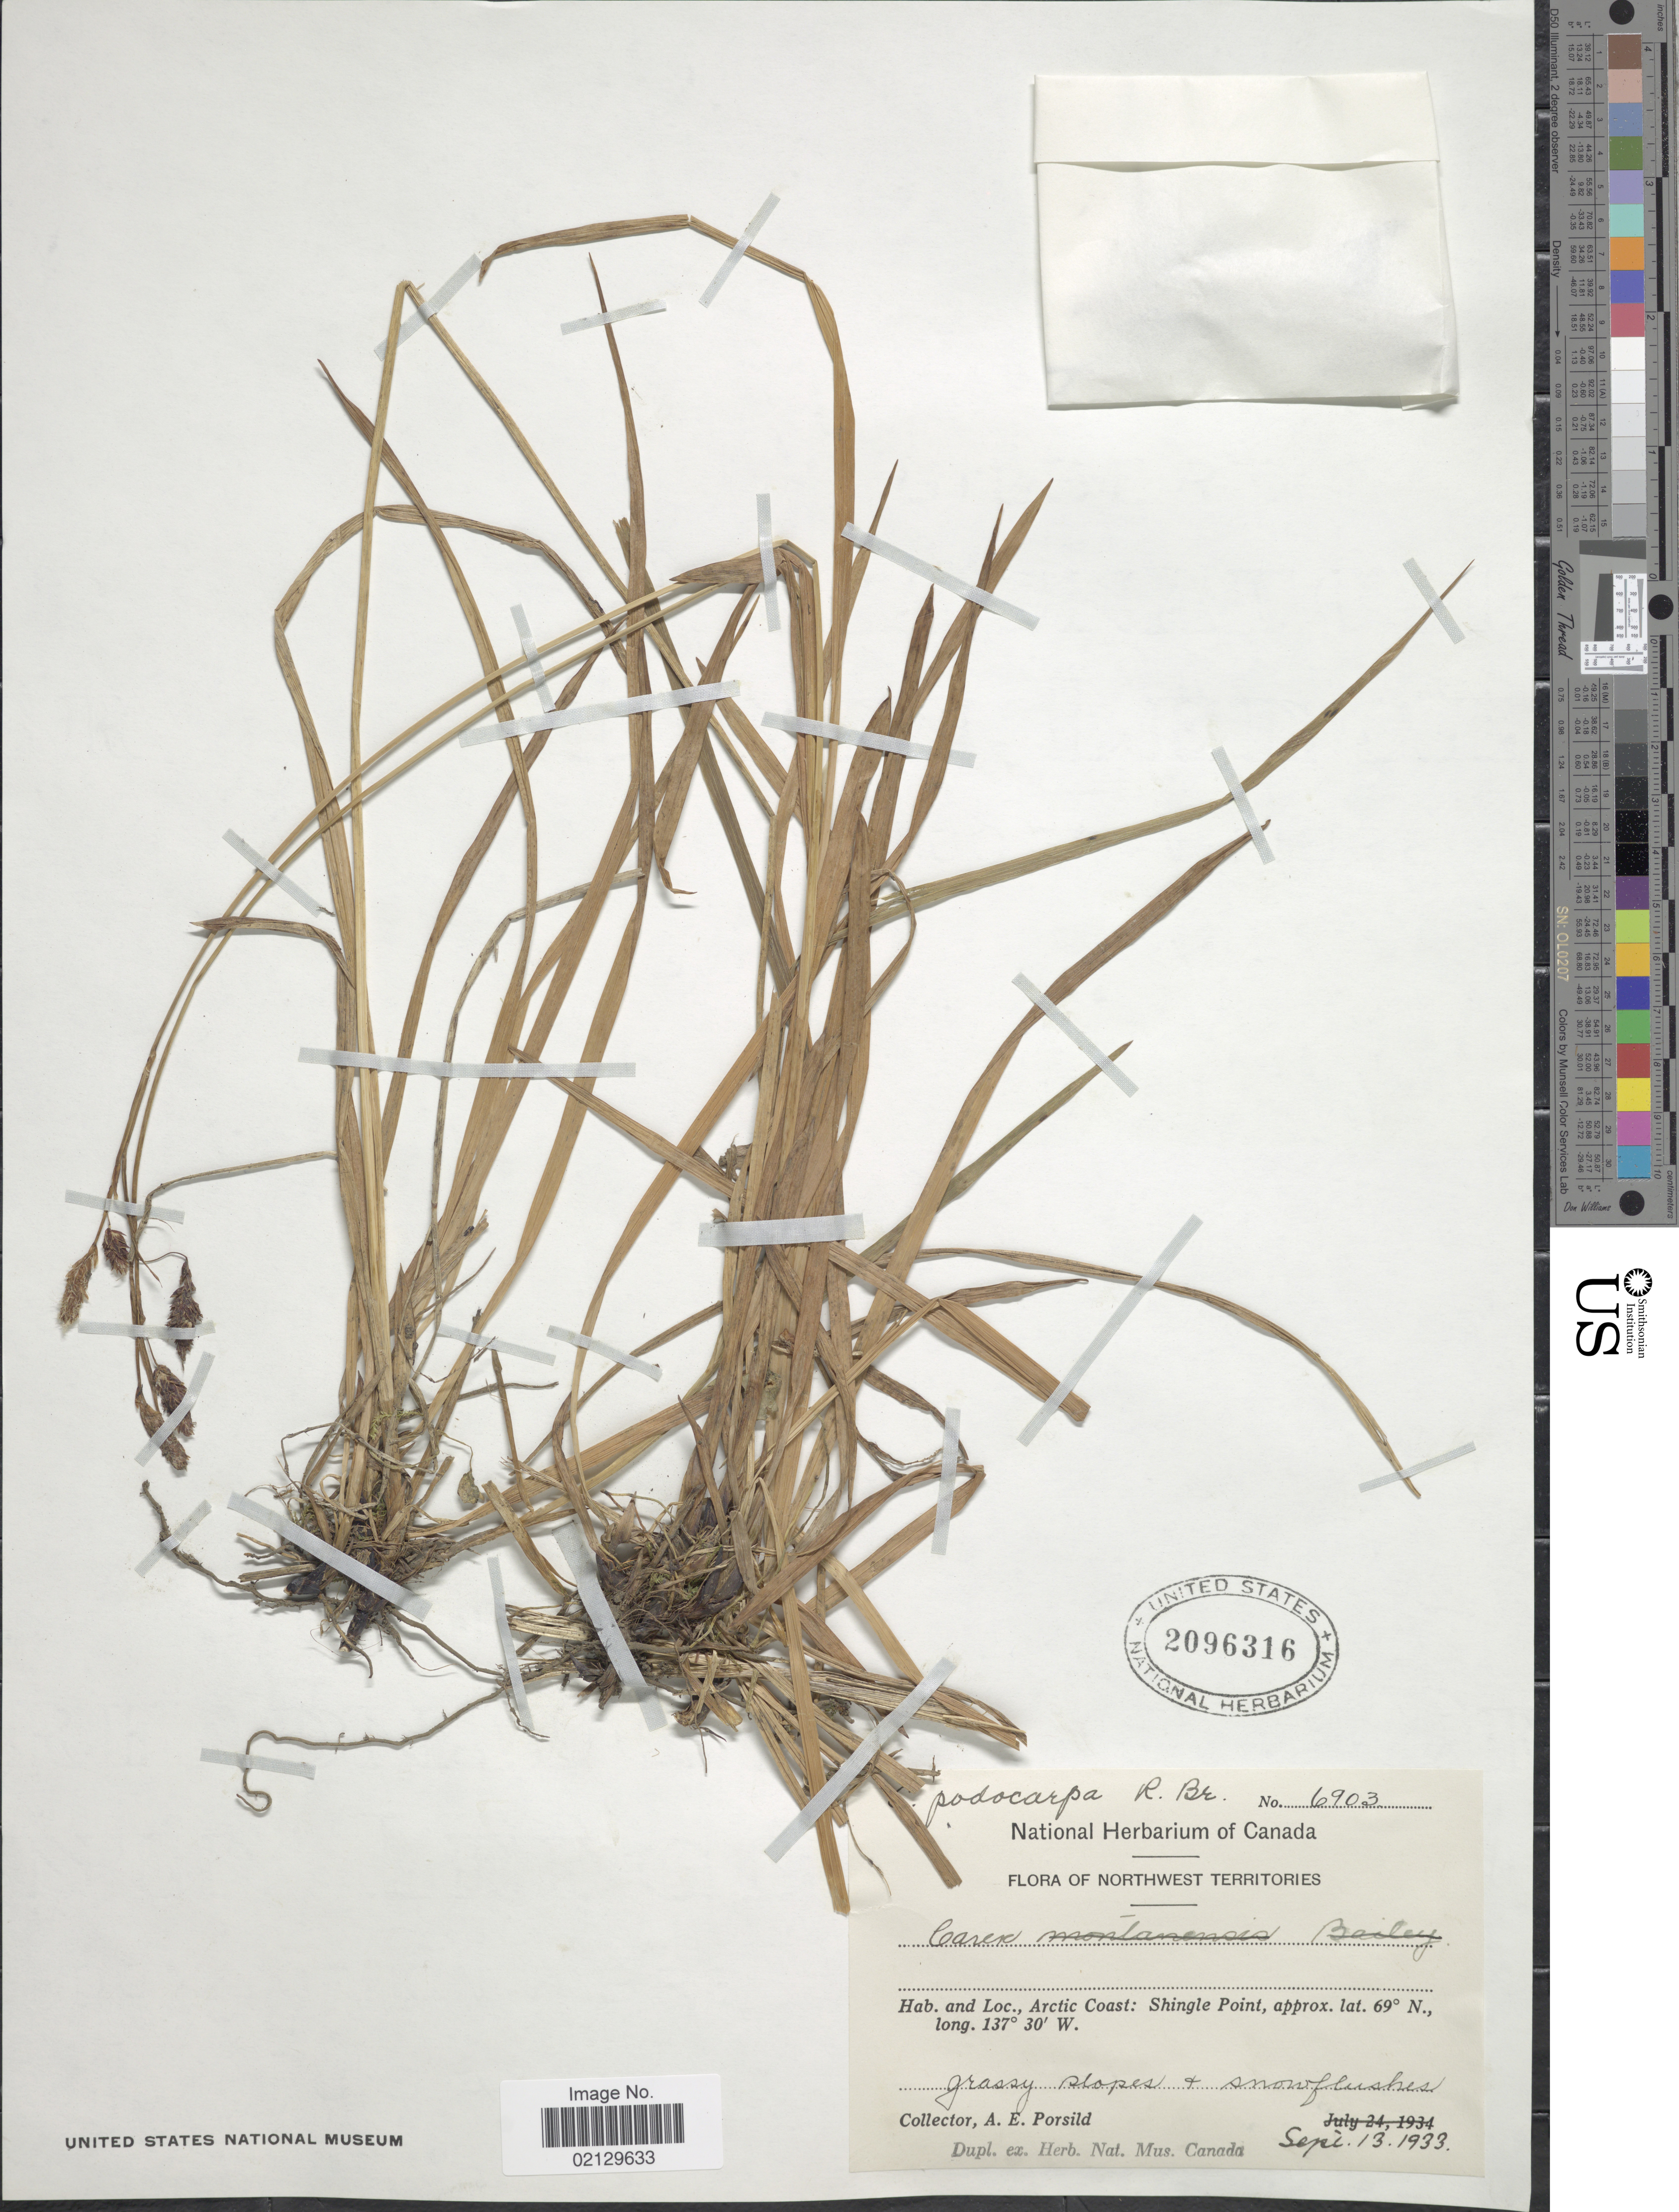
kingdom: Plantae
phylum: Tracheophyta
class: Liliopsida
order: Poales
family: Cyperaceae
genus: Carex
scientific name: Carex podocarpa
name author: R. Br.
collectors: A. E. Porsild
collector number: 6903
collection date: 1933-09-13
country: Canada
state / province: Northwest Territories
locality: Northwest Territories, Arctis Coast: Shingle Point. Grassy slopes & snowflushes.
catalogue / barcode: US 2096316